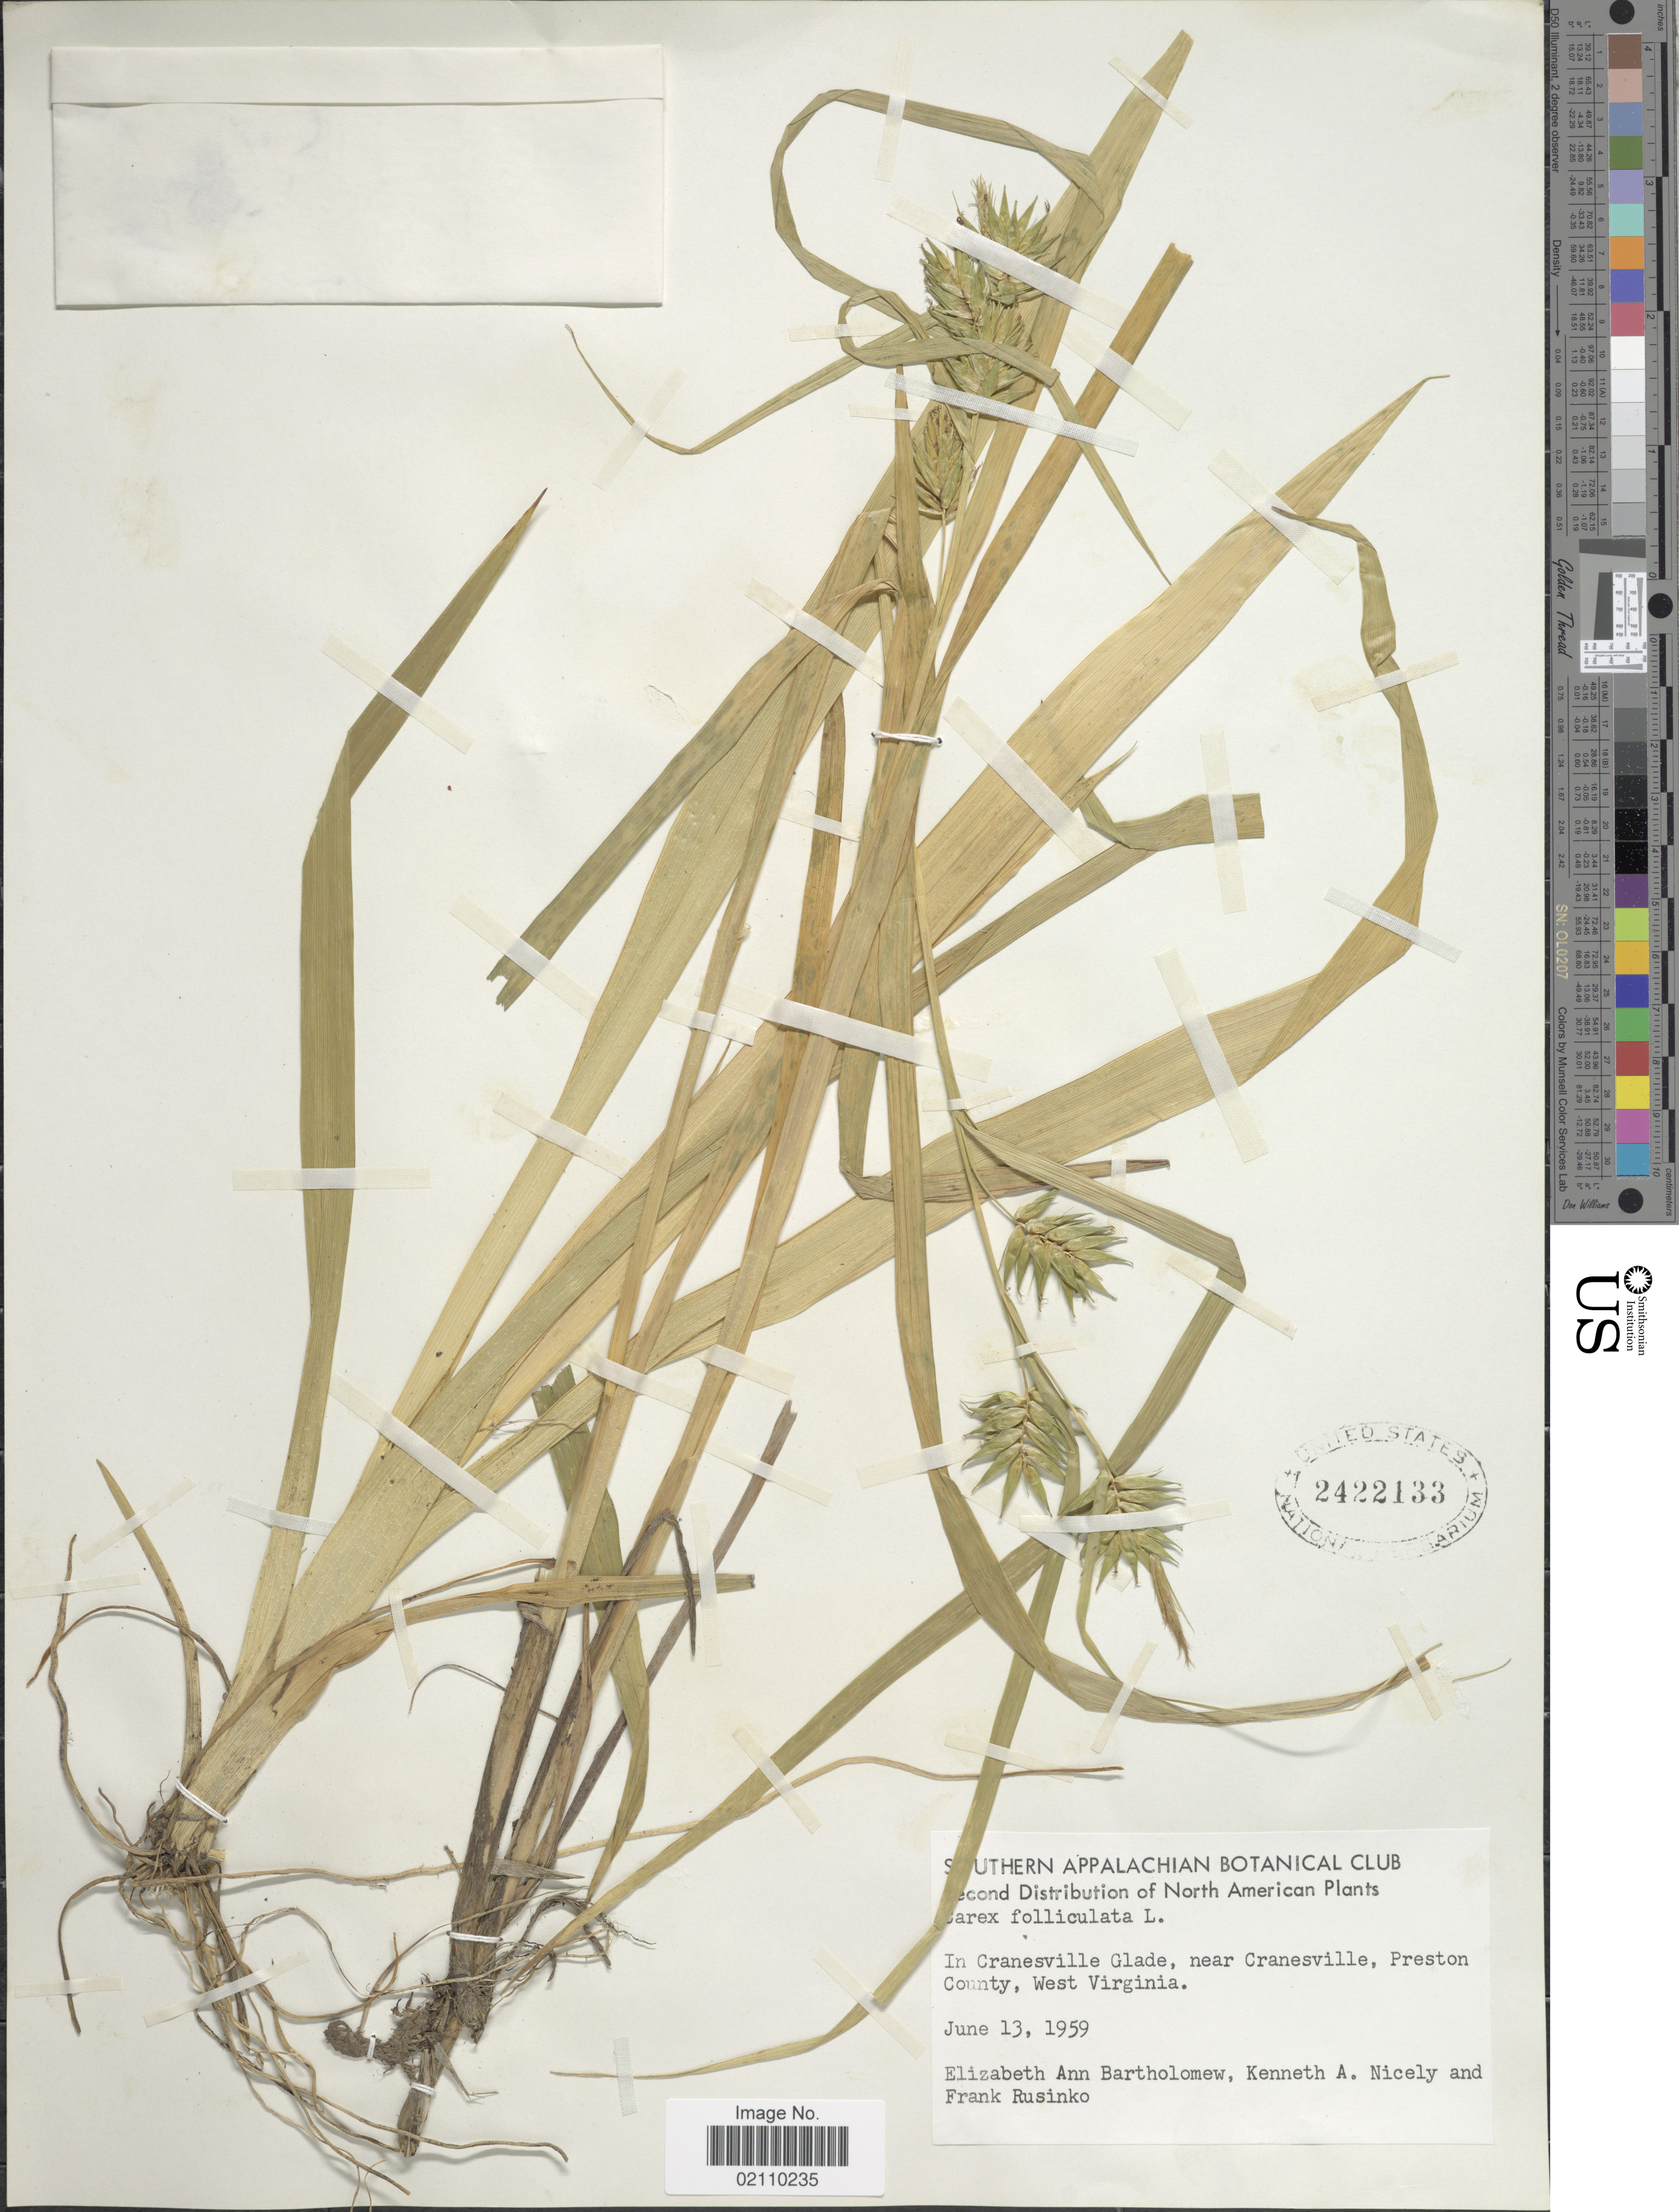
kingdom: Plantae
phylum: Tracheophyta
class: Liliopsida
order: Poales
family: Cyperaceae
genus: Carex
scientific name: Carex folliculata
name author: L.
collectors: E. Bartholomew, K. Nicely & F. Rusinko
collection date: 1959-06-13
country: United States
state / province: West Virginia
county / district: Preston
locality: Southern Appalachian, in Granesville Glade, near Cranesville, Preston County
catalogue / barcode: US 2422133